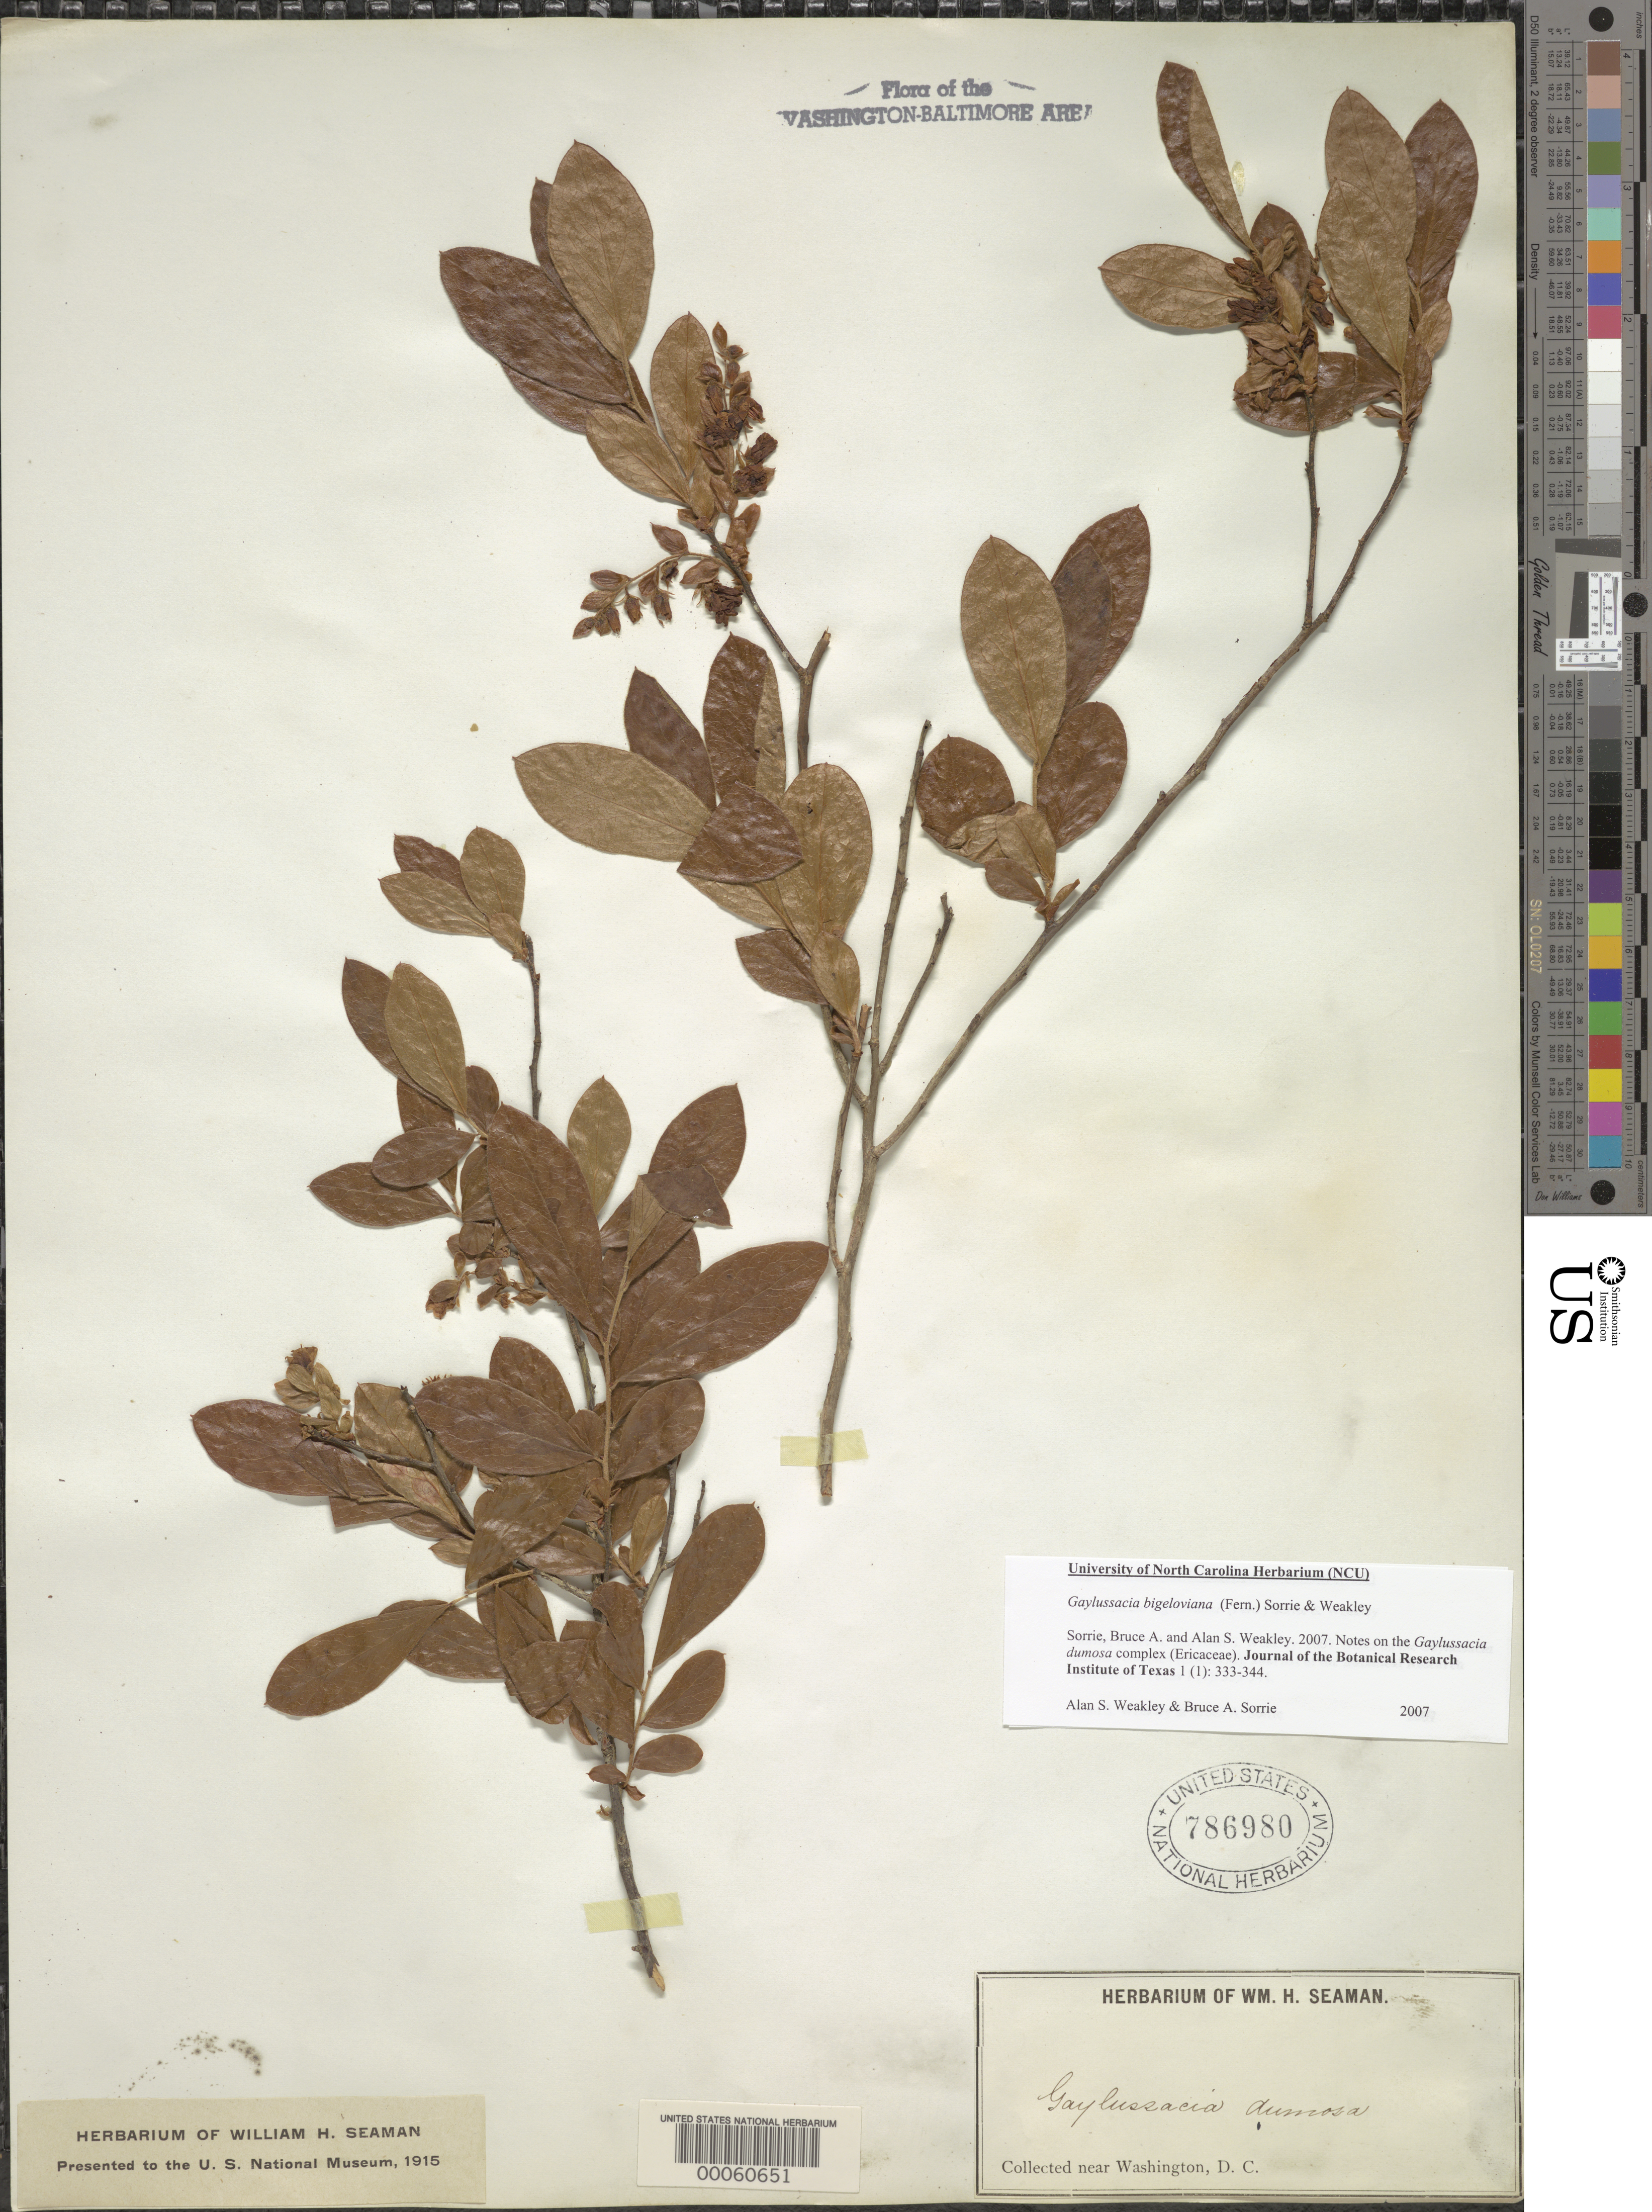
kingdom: Plantae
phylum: Tracheophyta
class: Magnoliopsida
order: Ericales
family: Ericaceae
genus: Gaylussacia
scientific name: Gaylussacia dumosa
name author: (Andrews) Torr. & A. Gray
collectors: W. Seaman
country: United States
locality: Near Washington DC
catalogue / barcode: US 786980